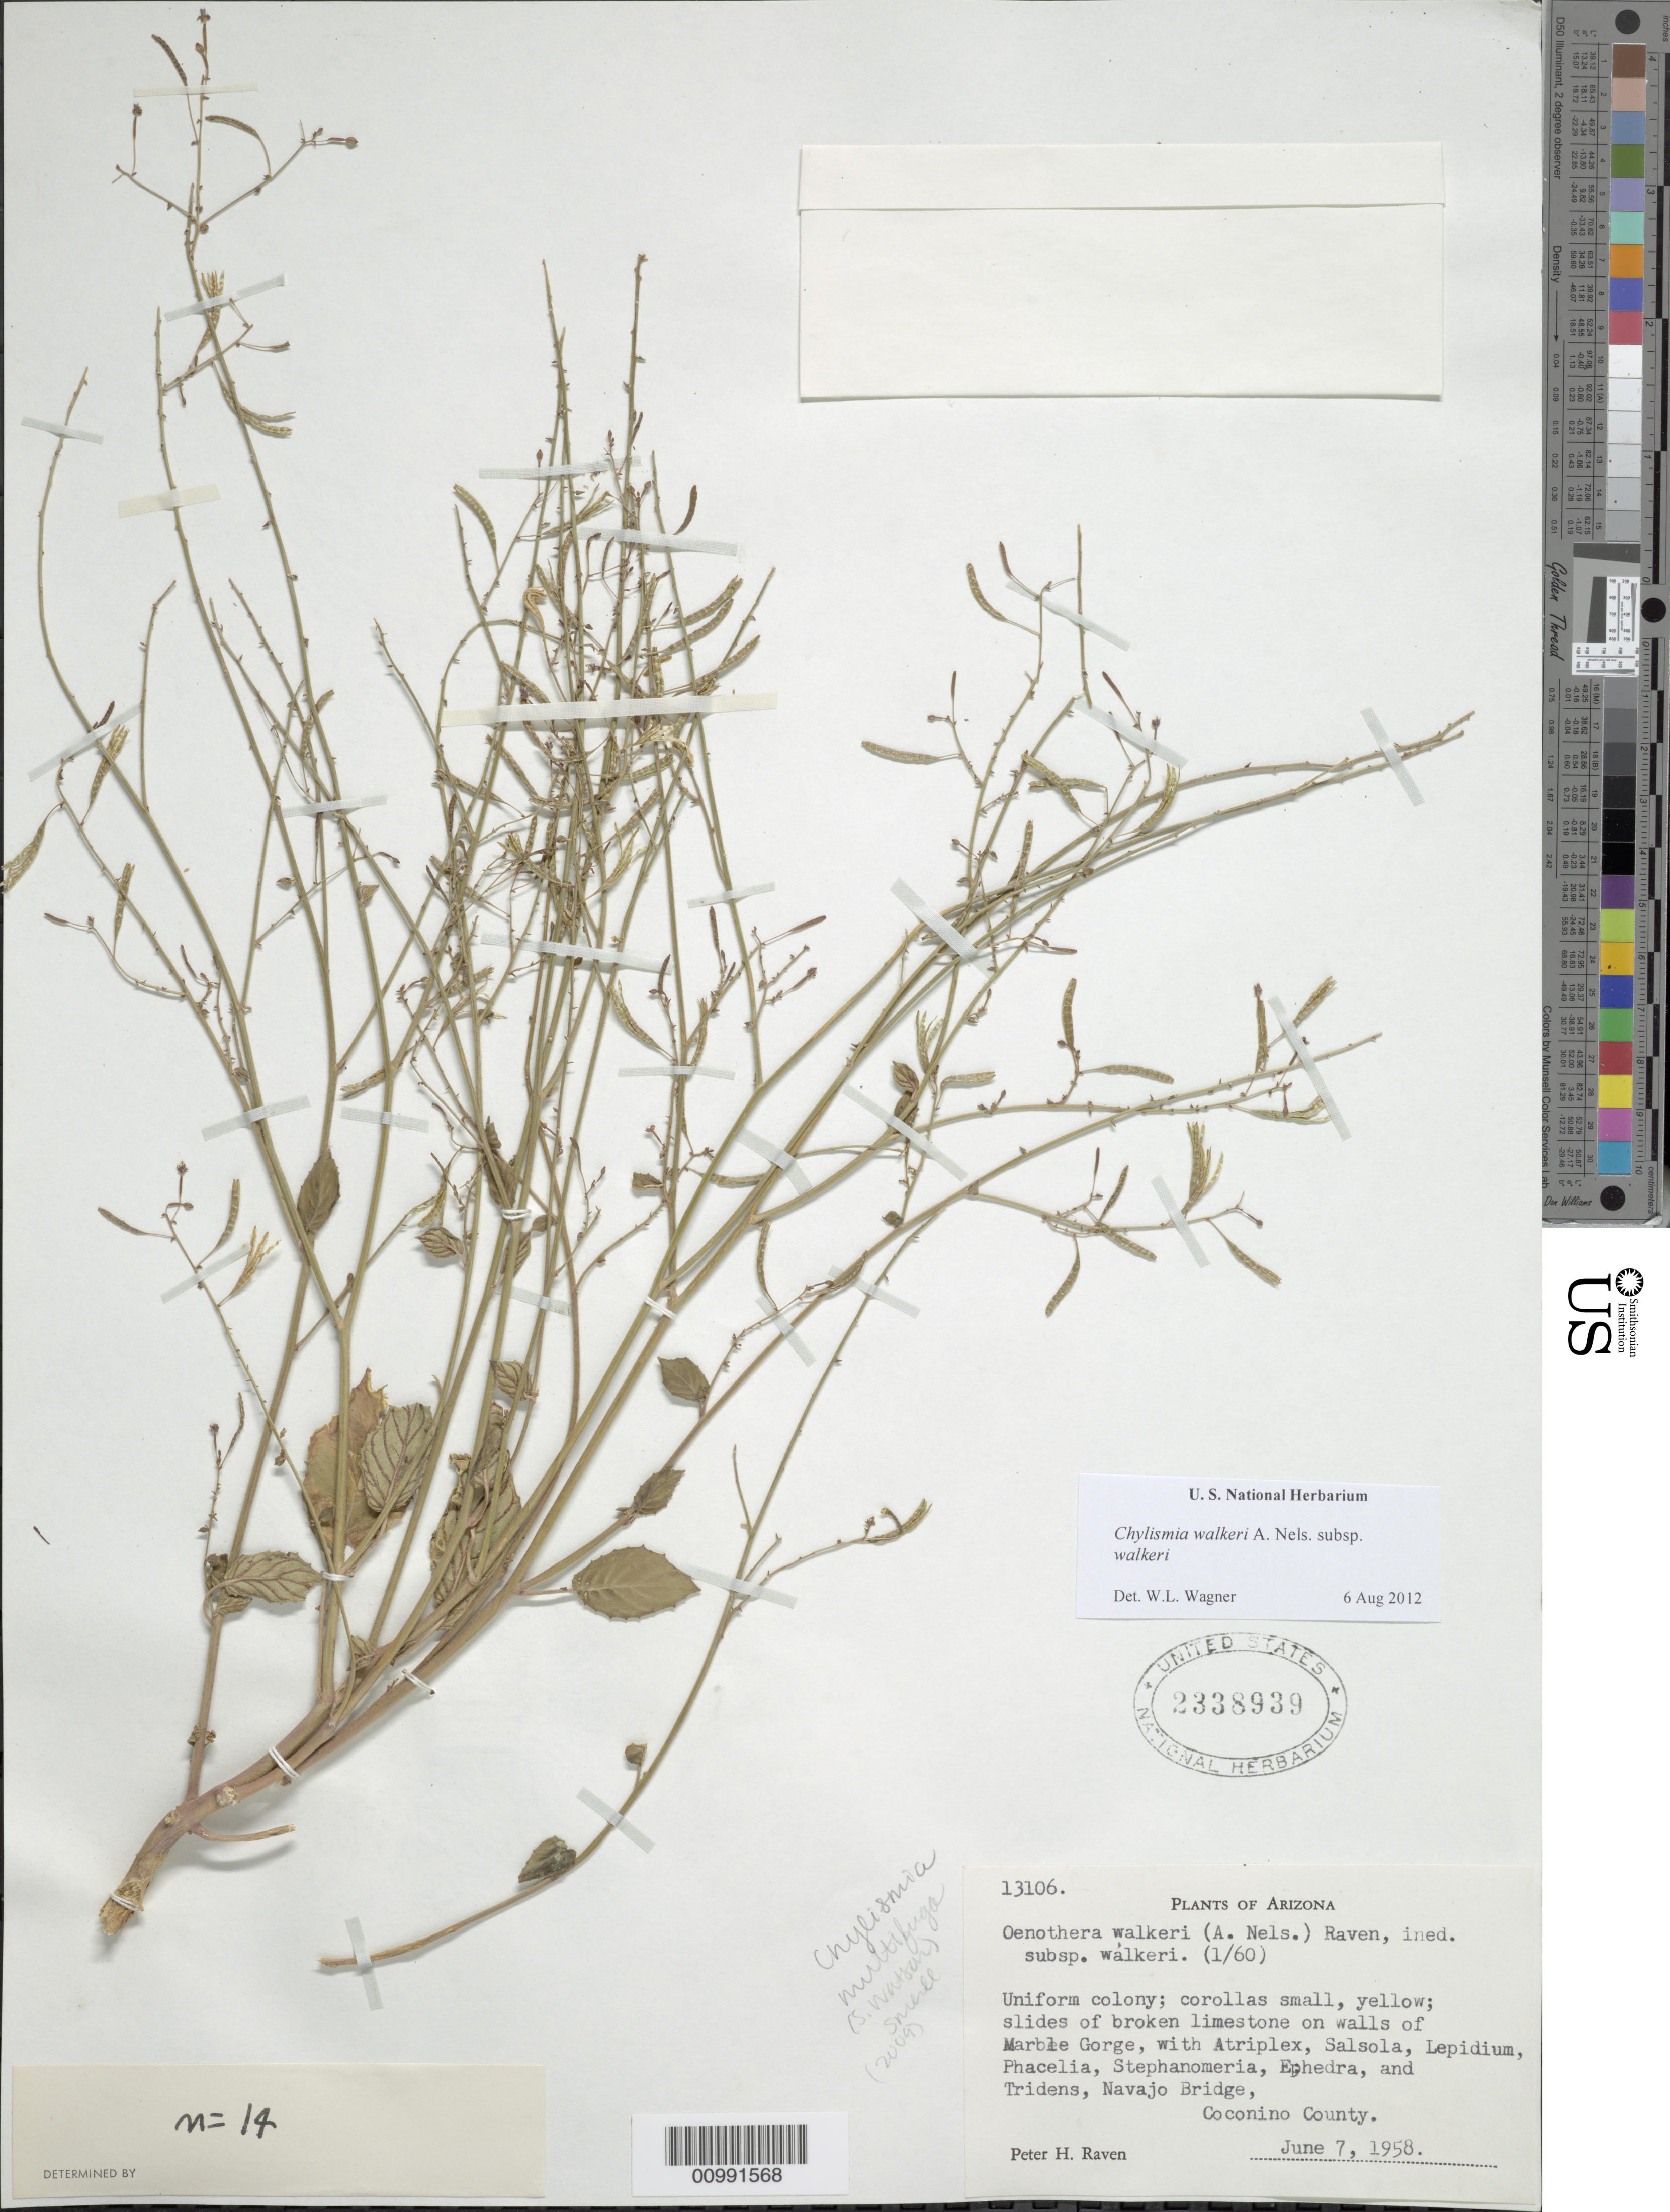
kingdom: Plantae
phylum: Tracheophyta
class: Magnoliopsida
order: Myrtales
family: Onagraceae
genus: Chylismia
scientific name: Chylismia walkeri subsp. walkeri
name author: A. Nelson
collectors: P. H. Raven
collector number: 13106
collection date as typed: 07 Jun 1958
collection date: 1958-06-07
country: United States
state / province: Arizona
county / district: Coconino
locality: Navajo Bridge.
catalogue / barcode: US 2338939